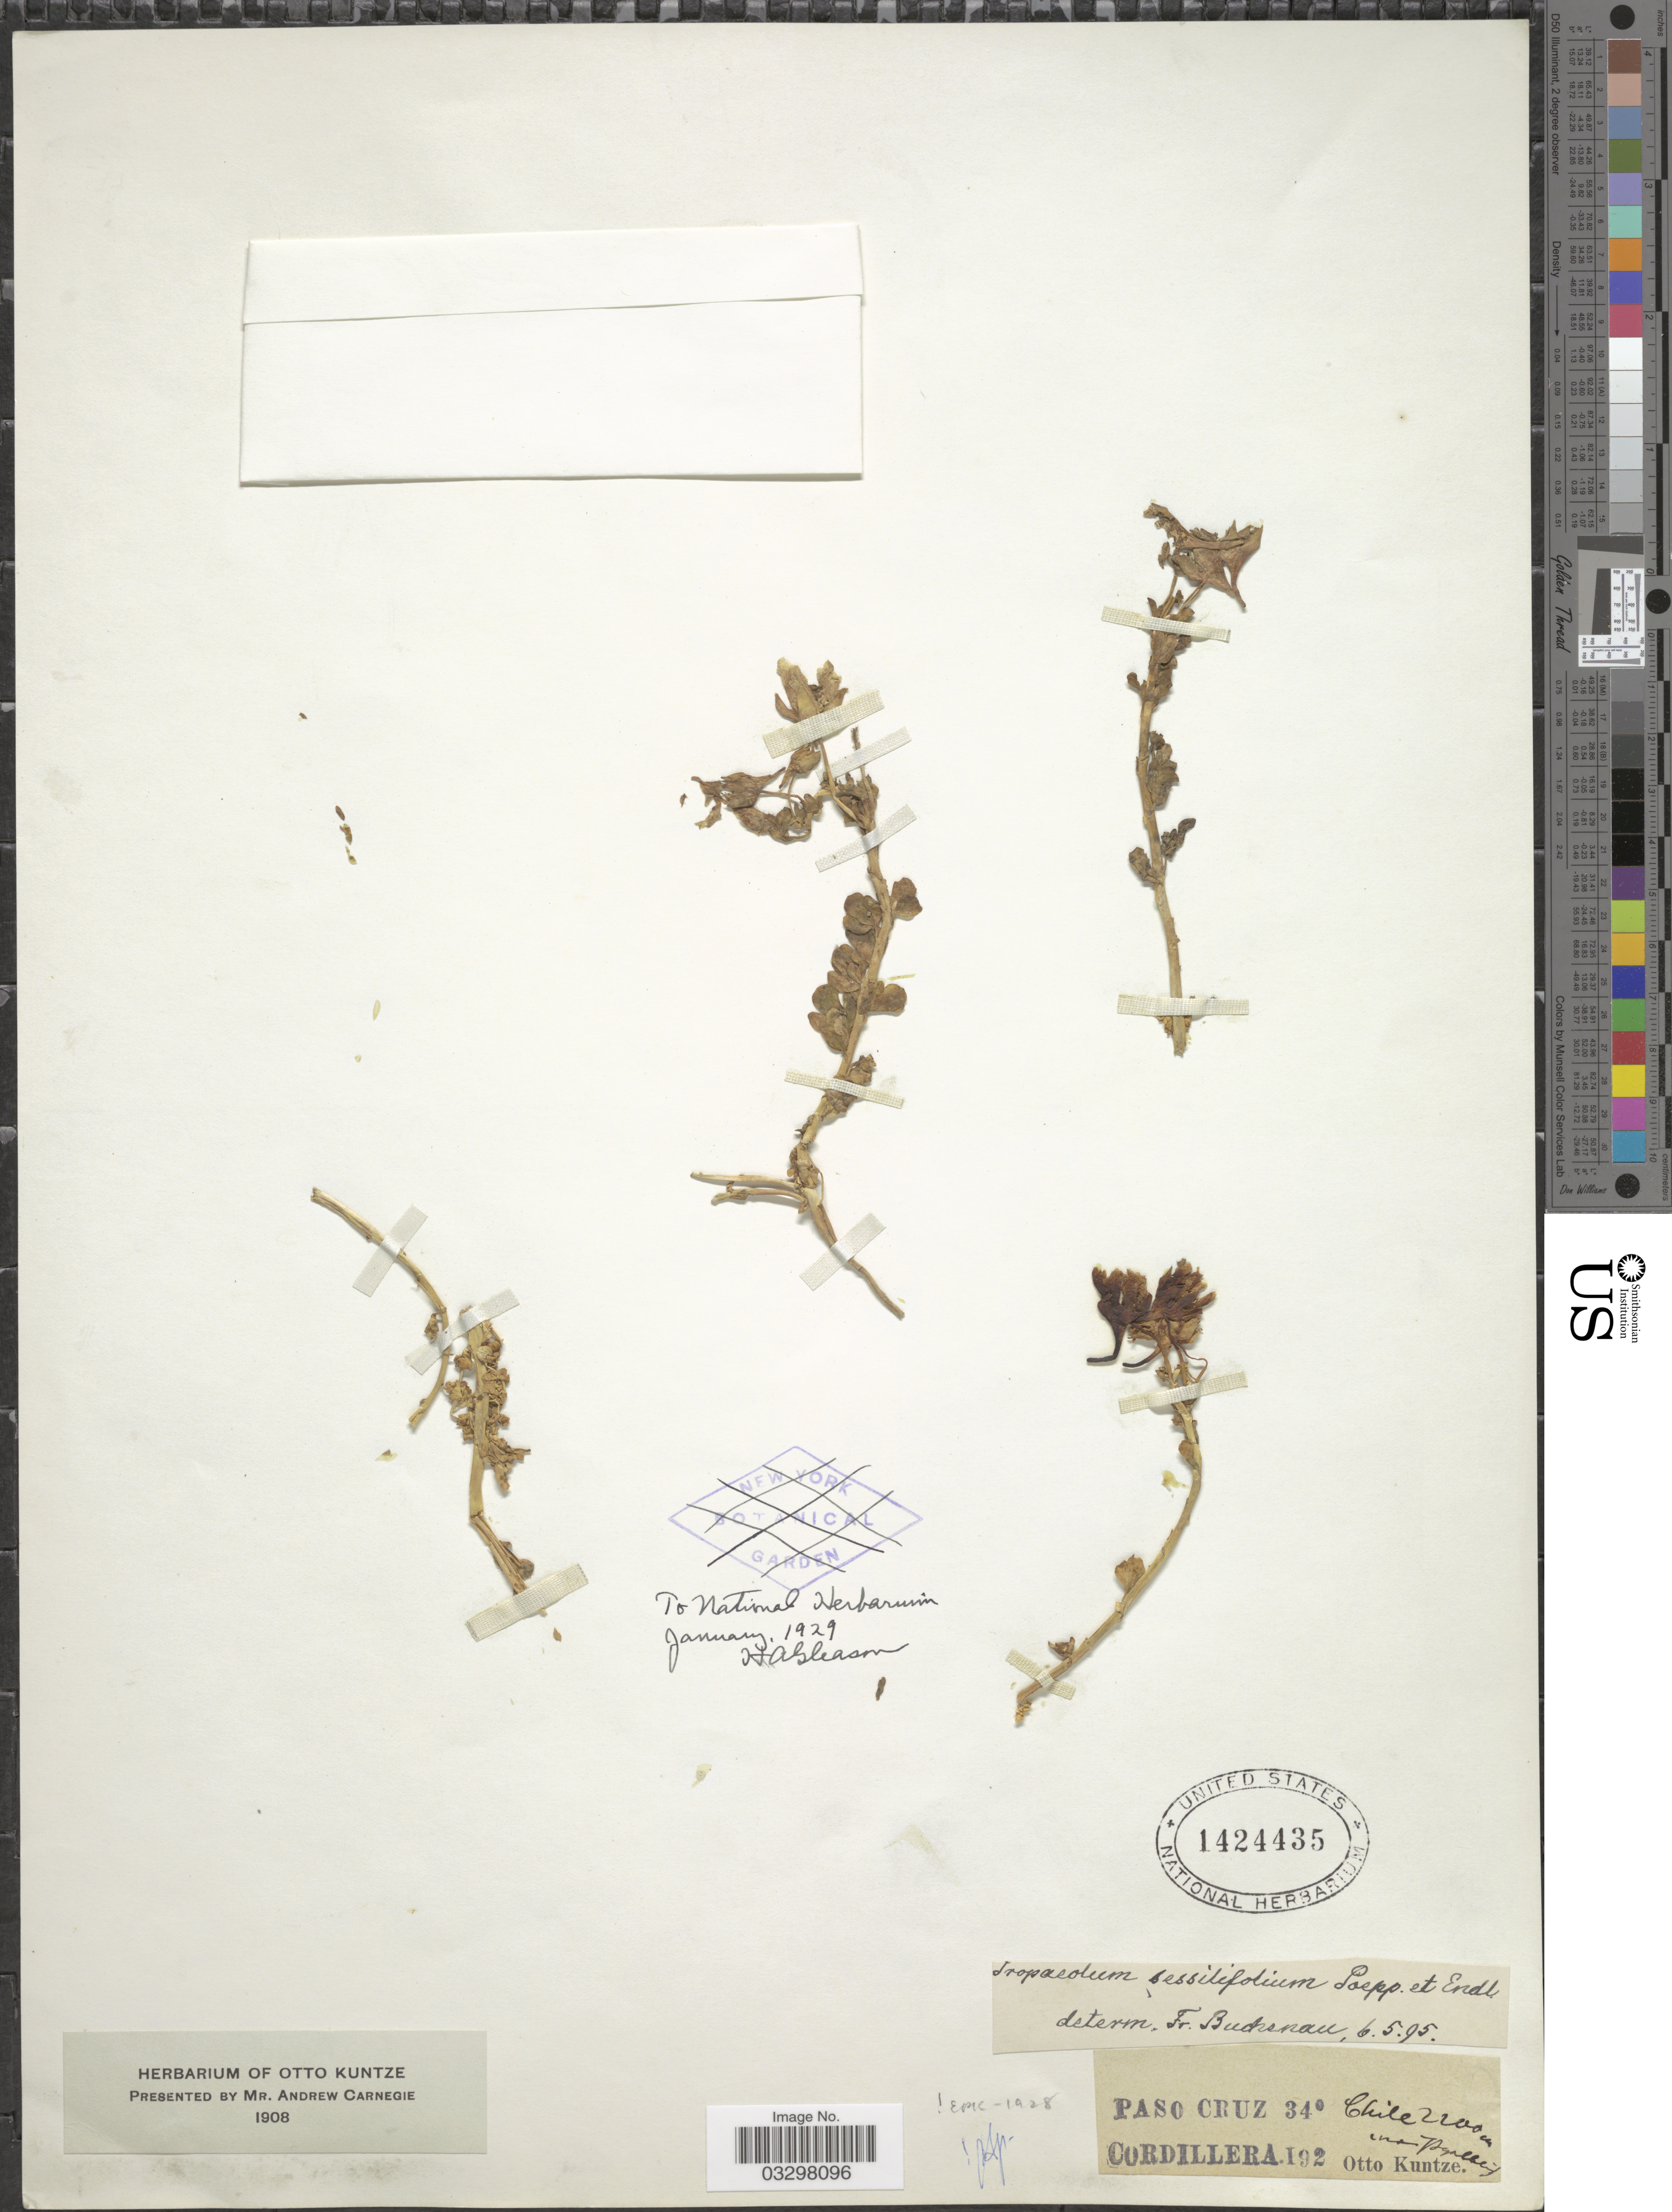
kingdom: Plantae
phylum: Tracheophyta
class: Magnoliopsida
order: Brassicales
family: Tropaeolaceae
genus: Tropaeolum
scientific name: Tropaeolum sessilifolium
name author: Poepp. & Endl.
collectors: C.E.O. Kuntze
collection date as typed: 192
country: Chile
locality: Paso Cruz 34°, Cordillera. Nr Pyallés. [interpreted]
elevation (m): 2200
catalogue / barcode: US 1424435